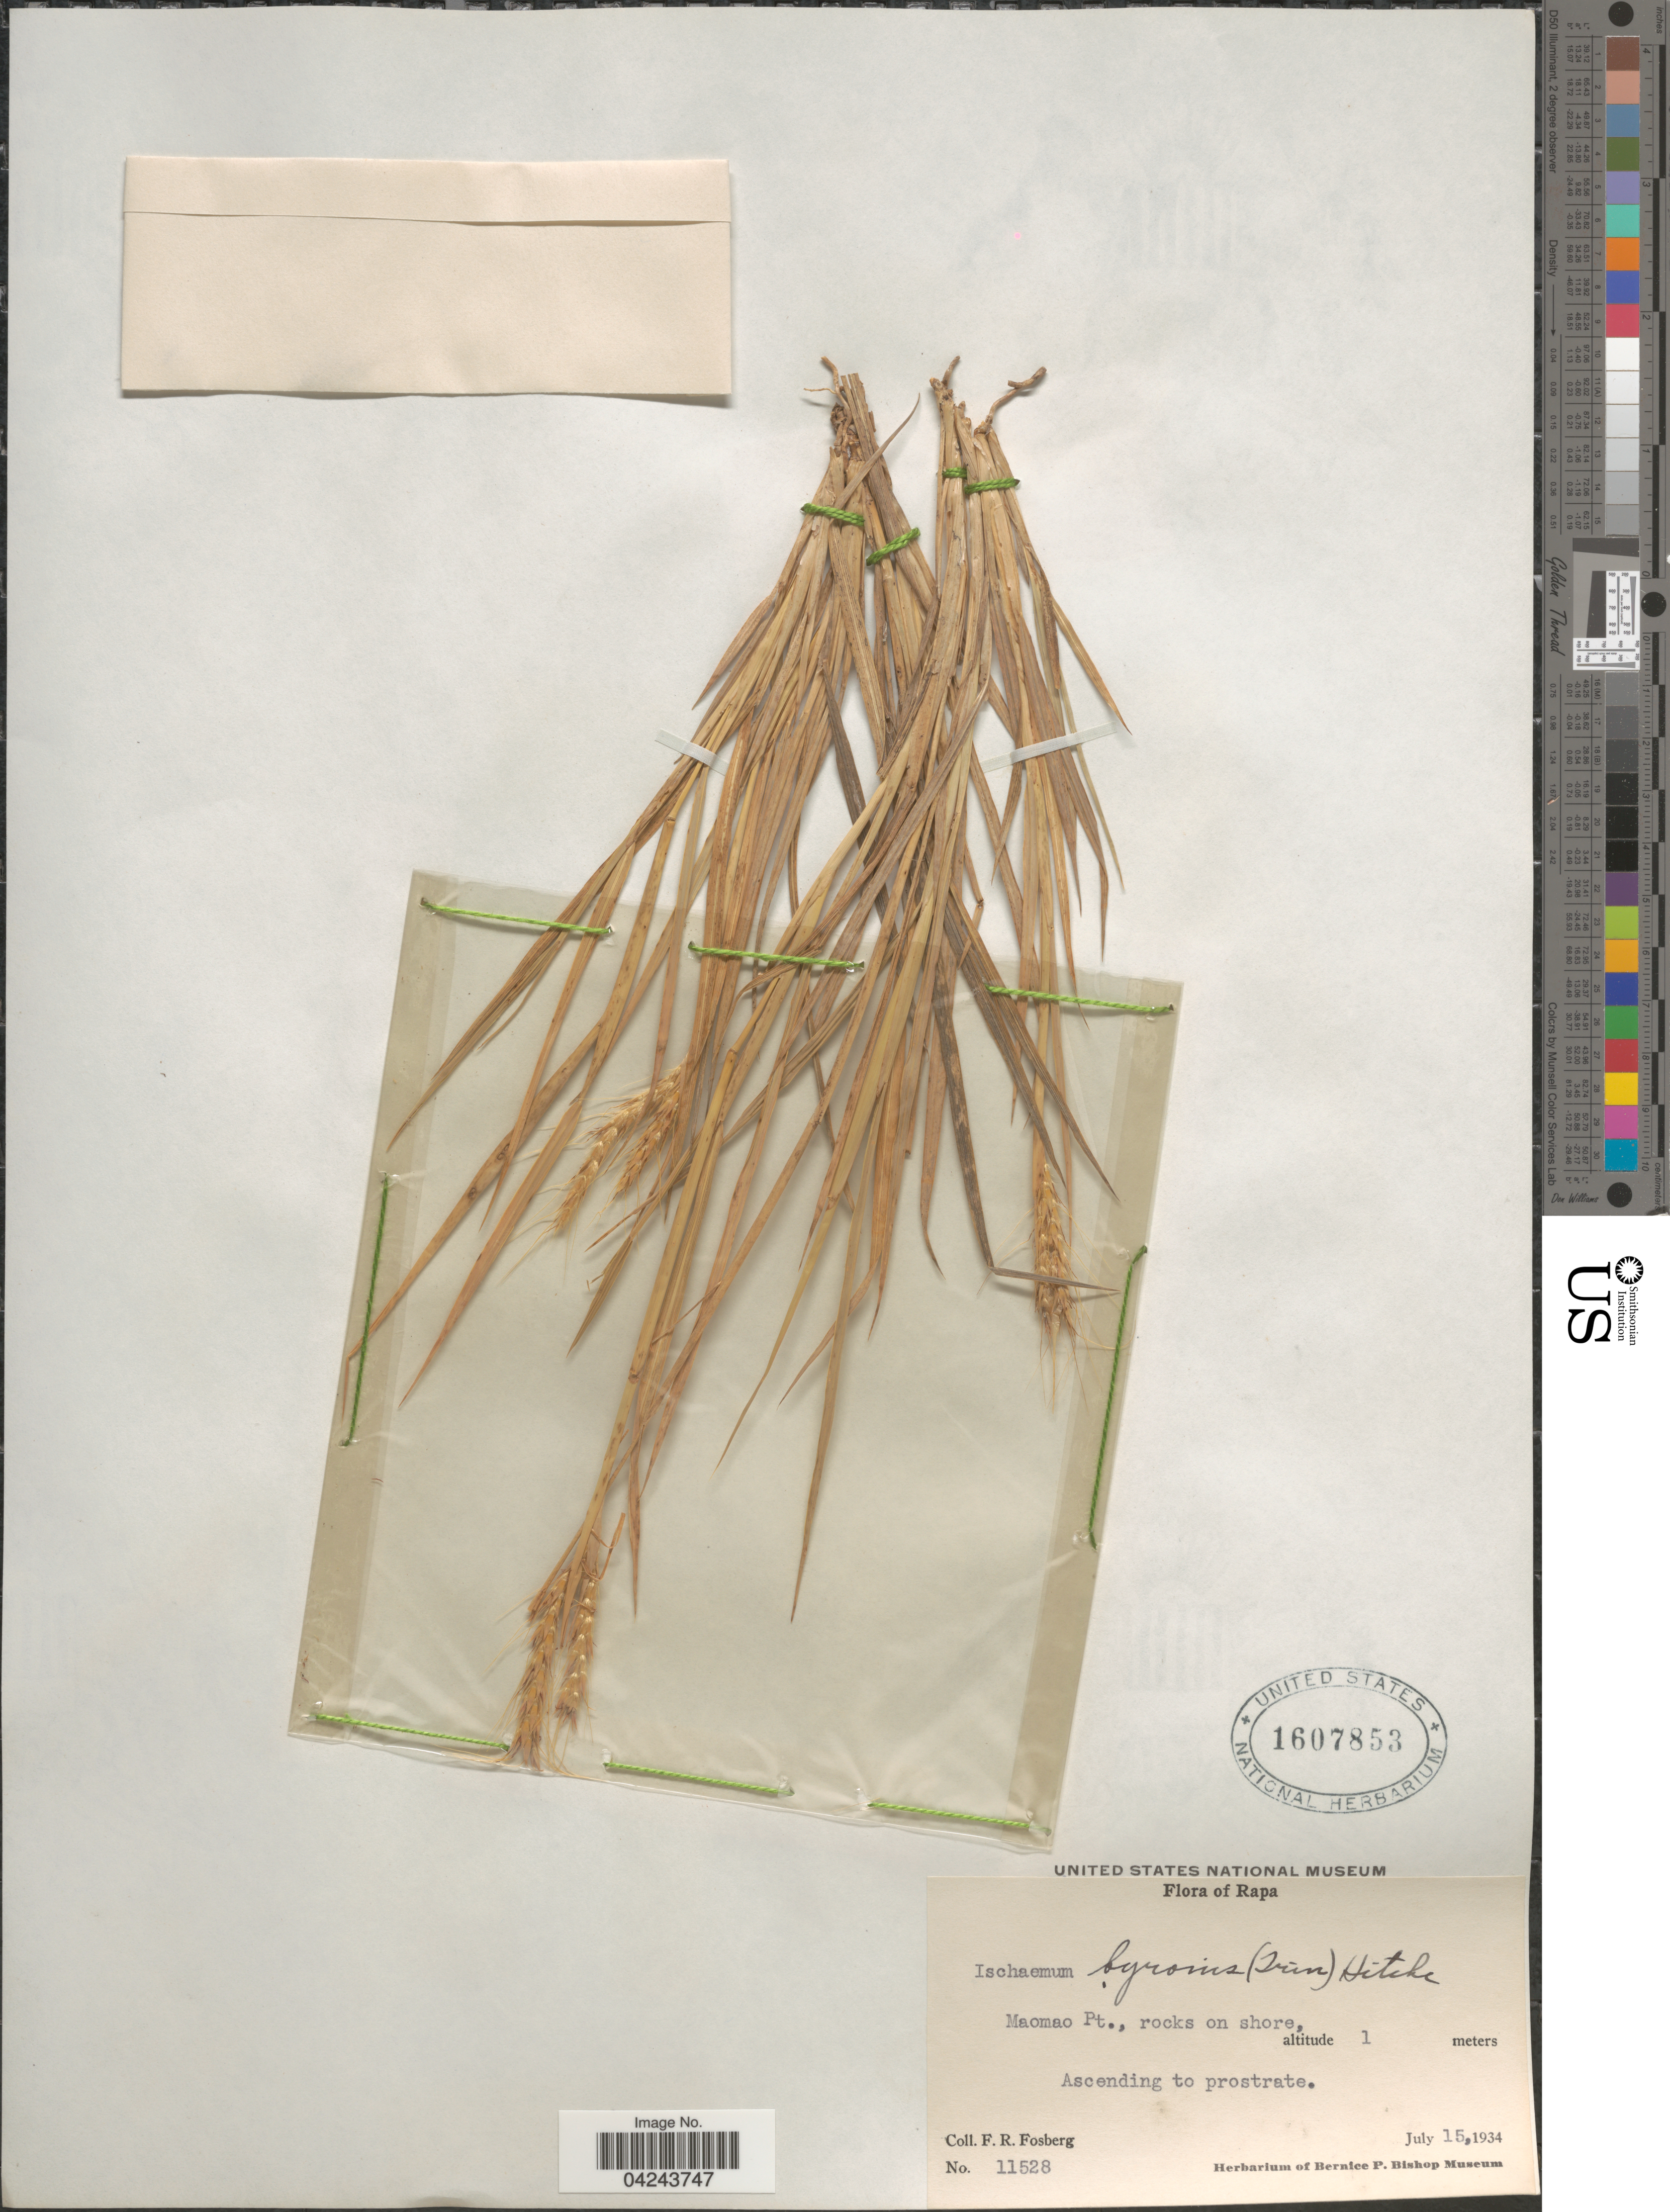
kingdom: Plantae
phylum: Tracheophyta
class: Liliopsida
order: Poales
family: Poaceae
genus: Ischaemum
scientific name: Ischaemum byrone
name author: (Trin.) Hitchc.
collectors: F. R. Fosberg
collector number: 11528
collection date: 1934-07-15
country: French Polynesia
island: Rapa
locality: Rapa. Maomao Pt., rocks on shore.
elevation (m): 1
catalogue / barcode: US 1607853